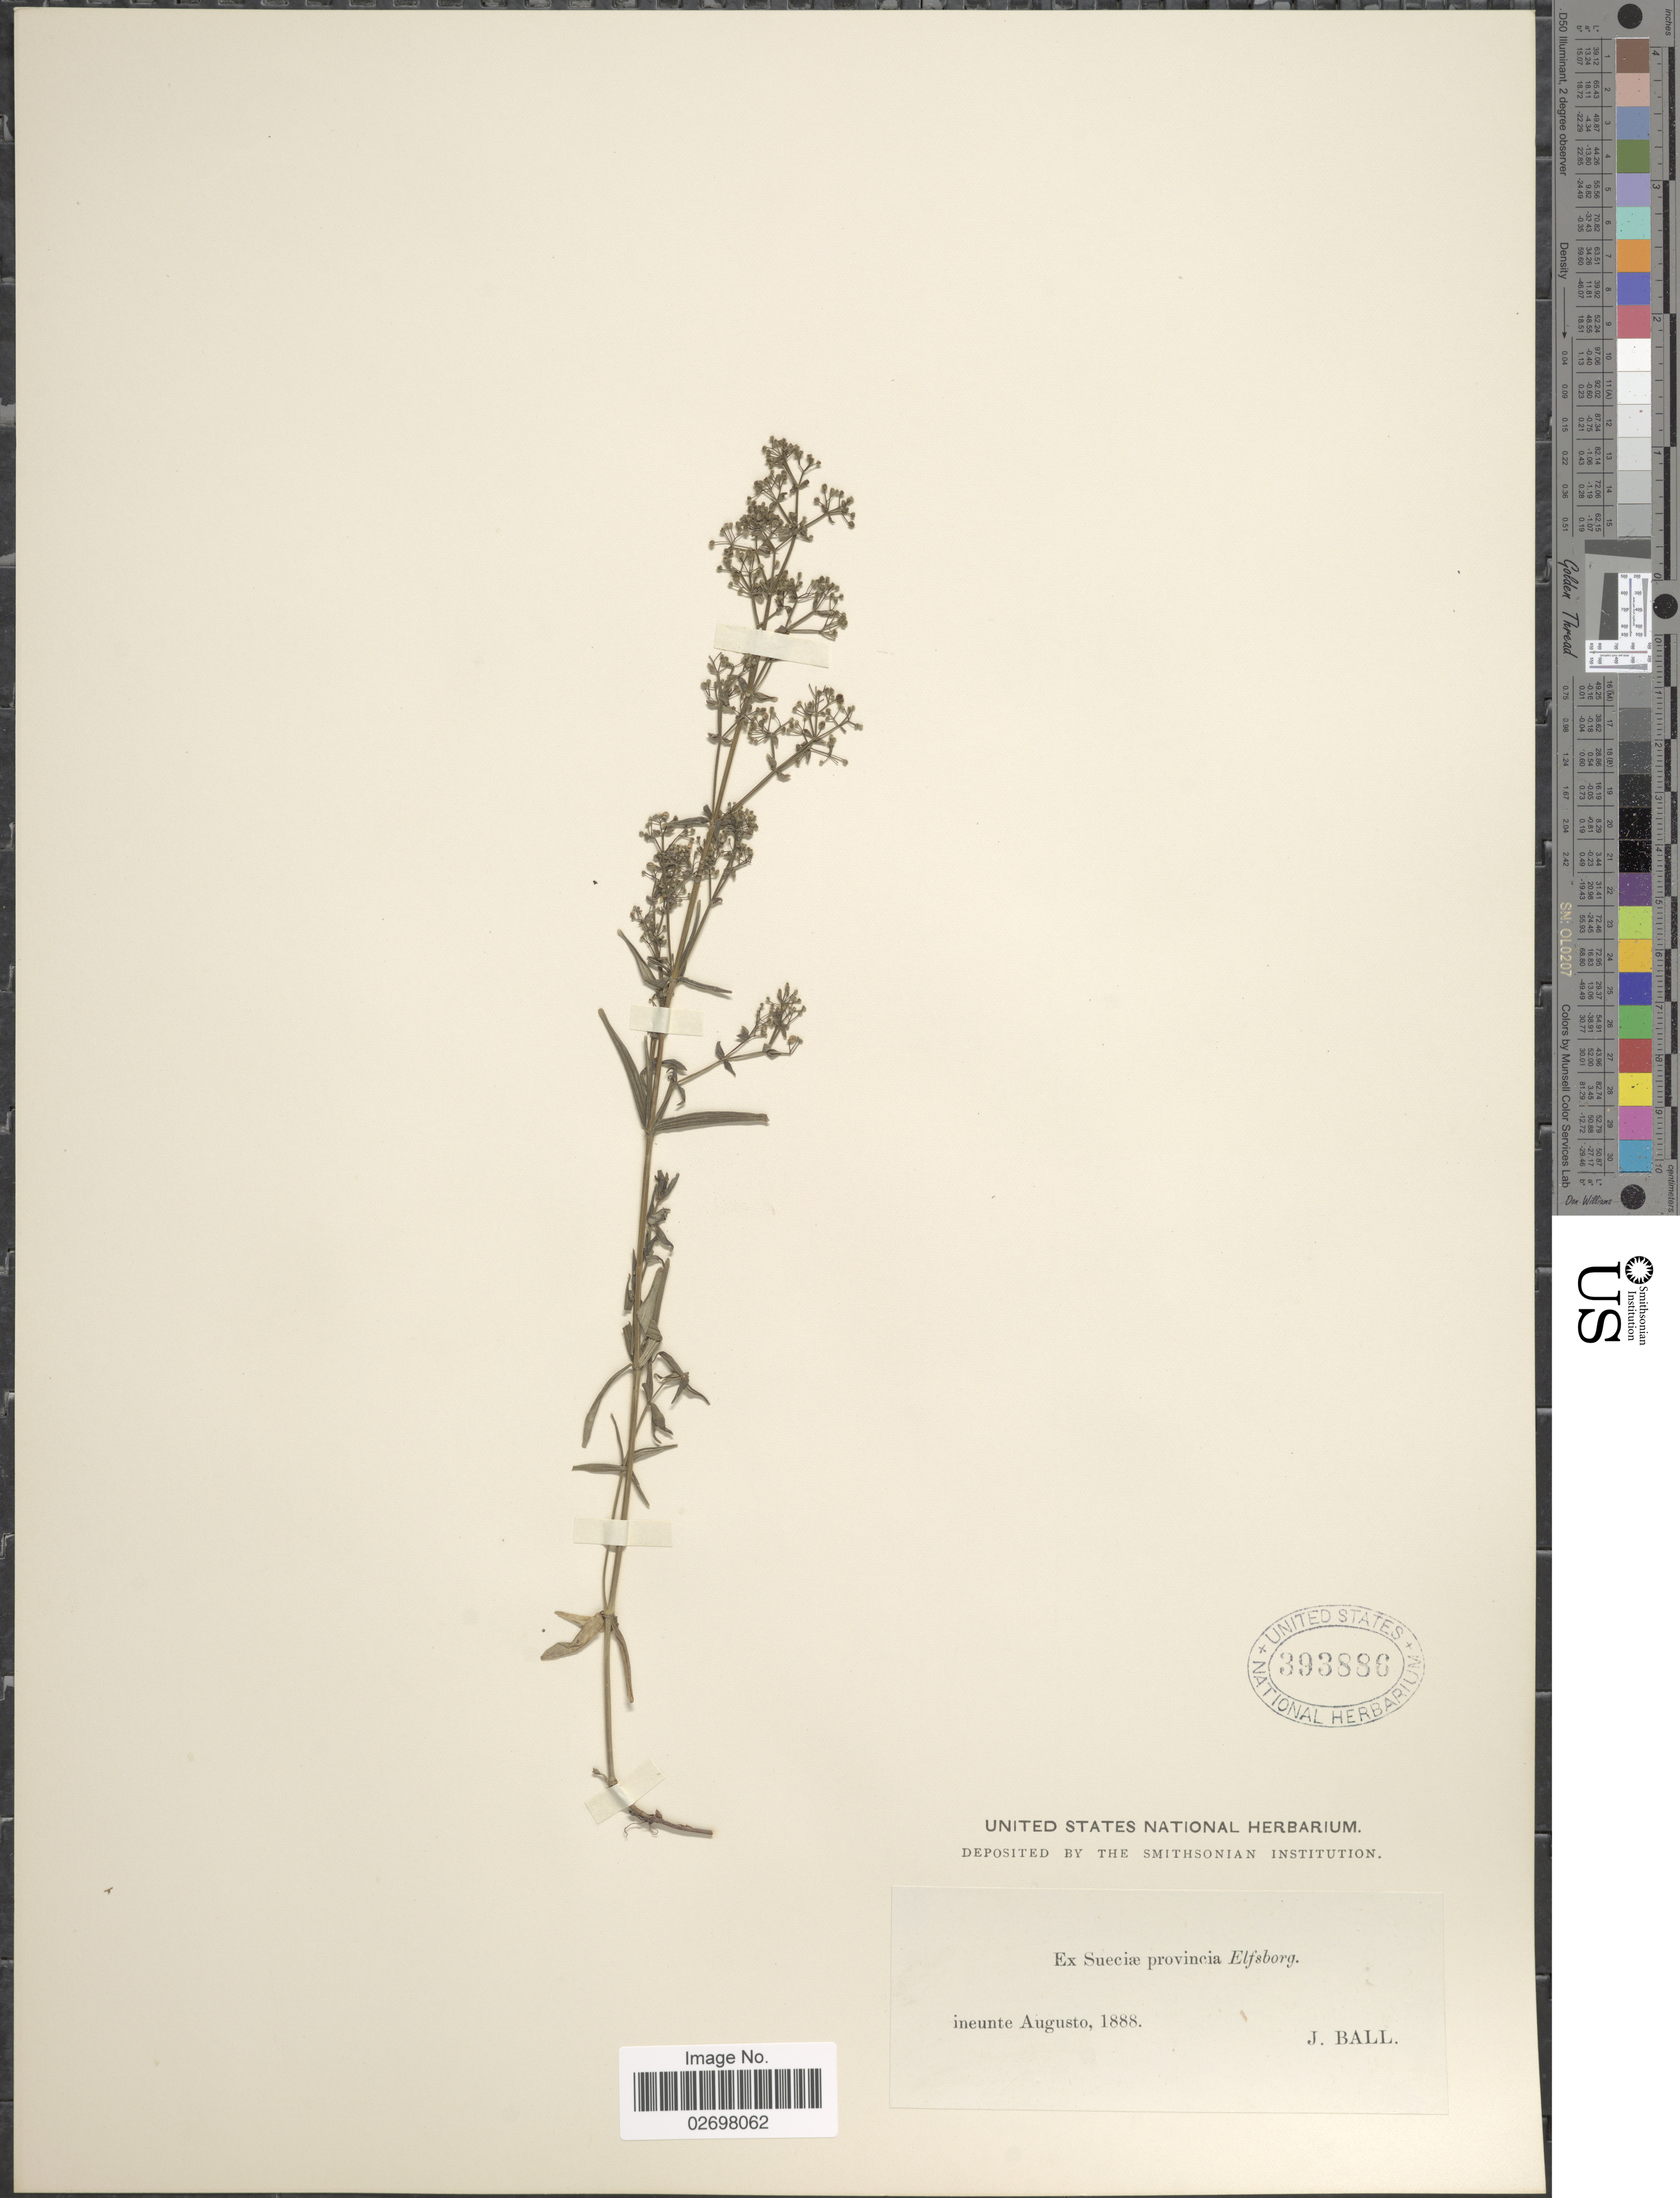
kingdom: Plantae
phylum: Tracheophyta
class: Magnoliopsida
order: Gentianales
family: Rubiaceae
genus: Galium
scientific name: Galium sp.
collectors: J. Ball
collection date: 1888-08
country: Sweden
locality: Sueciæ provincia Elfsborg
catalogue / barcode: US 393886